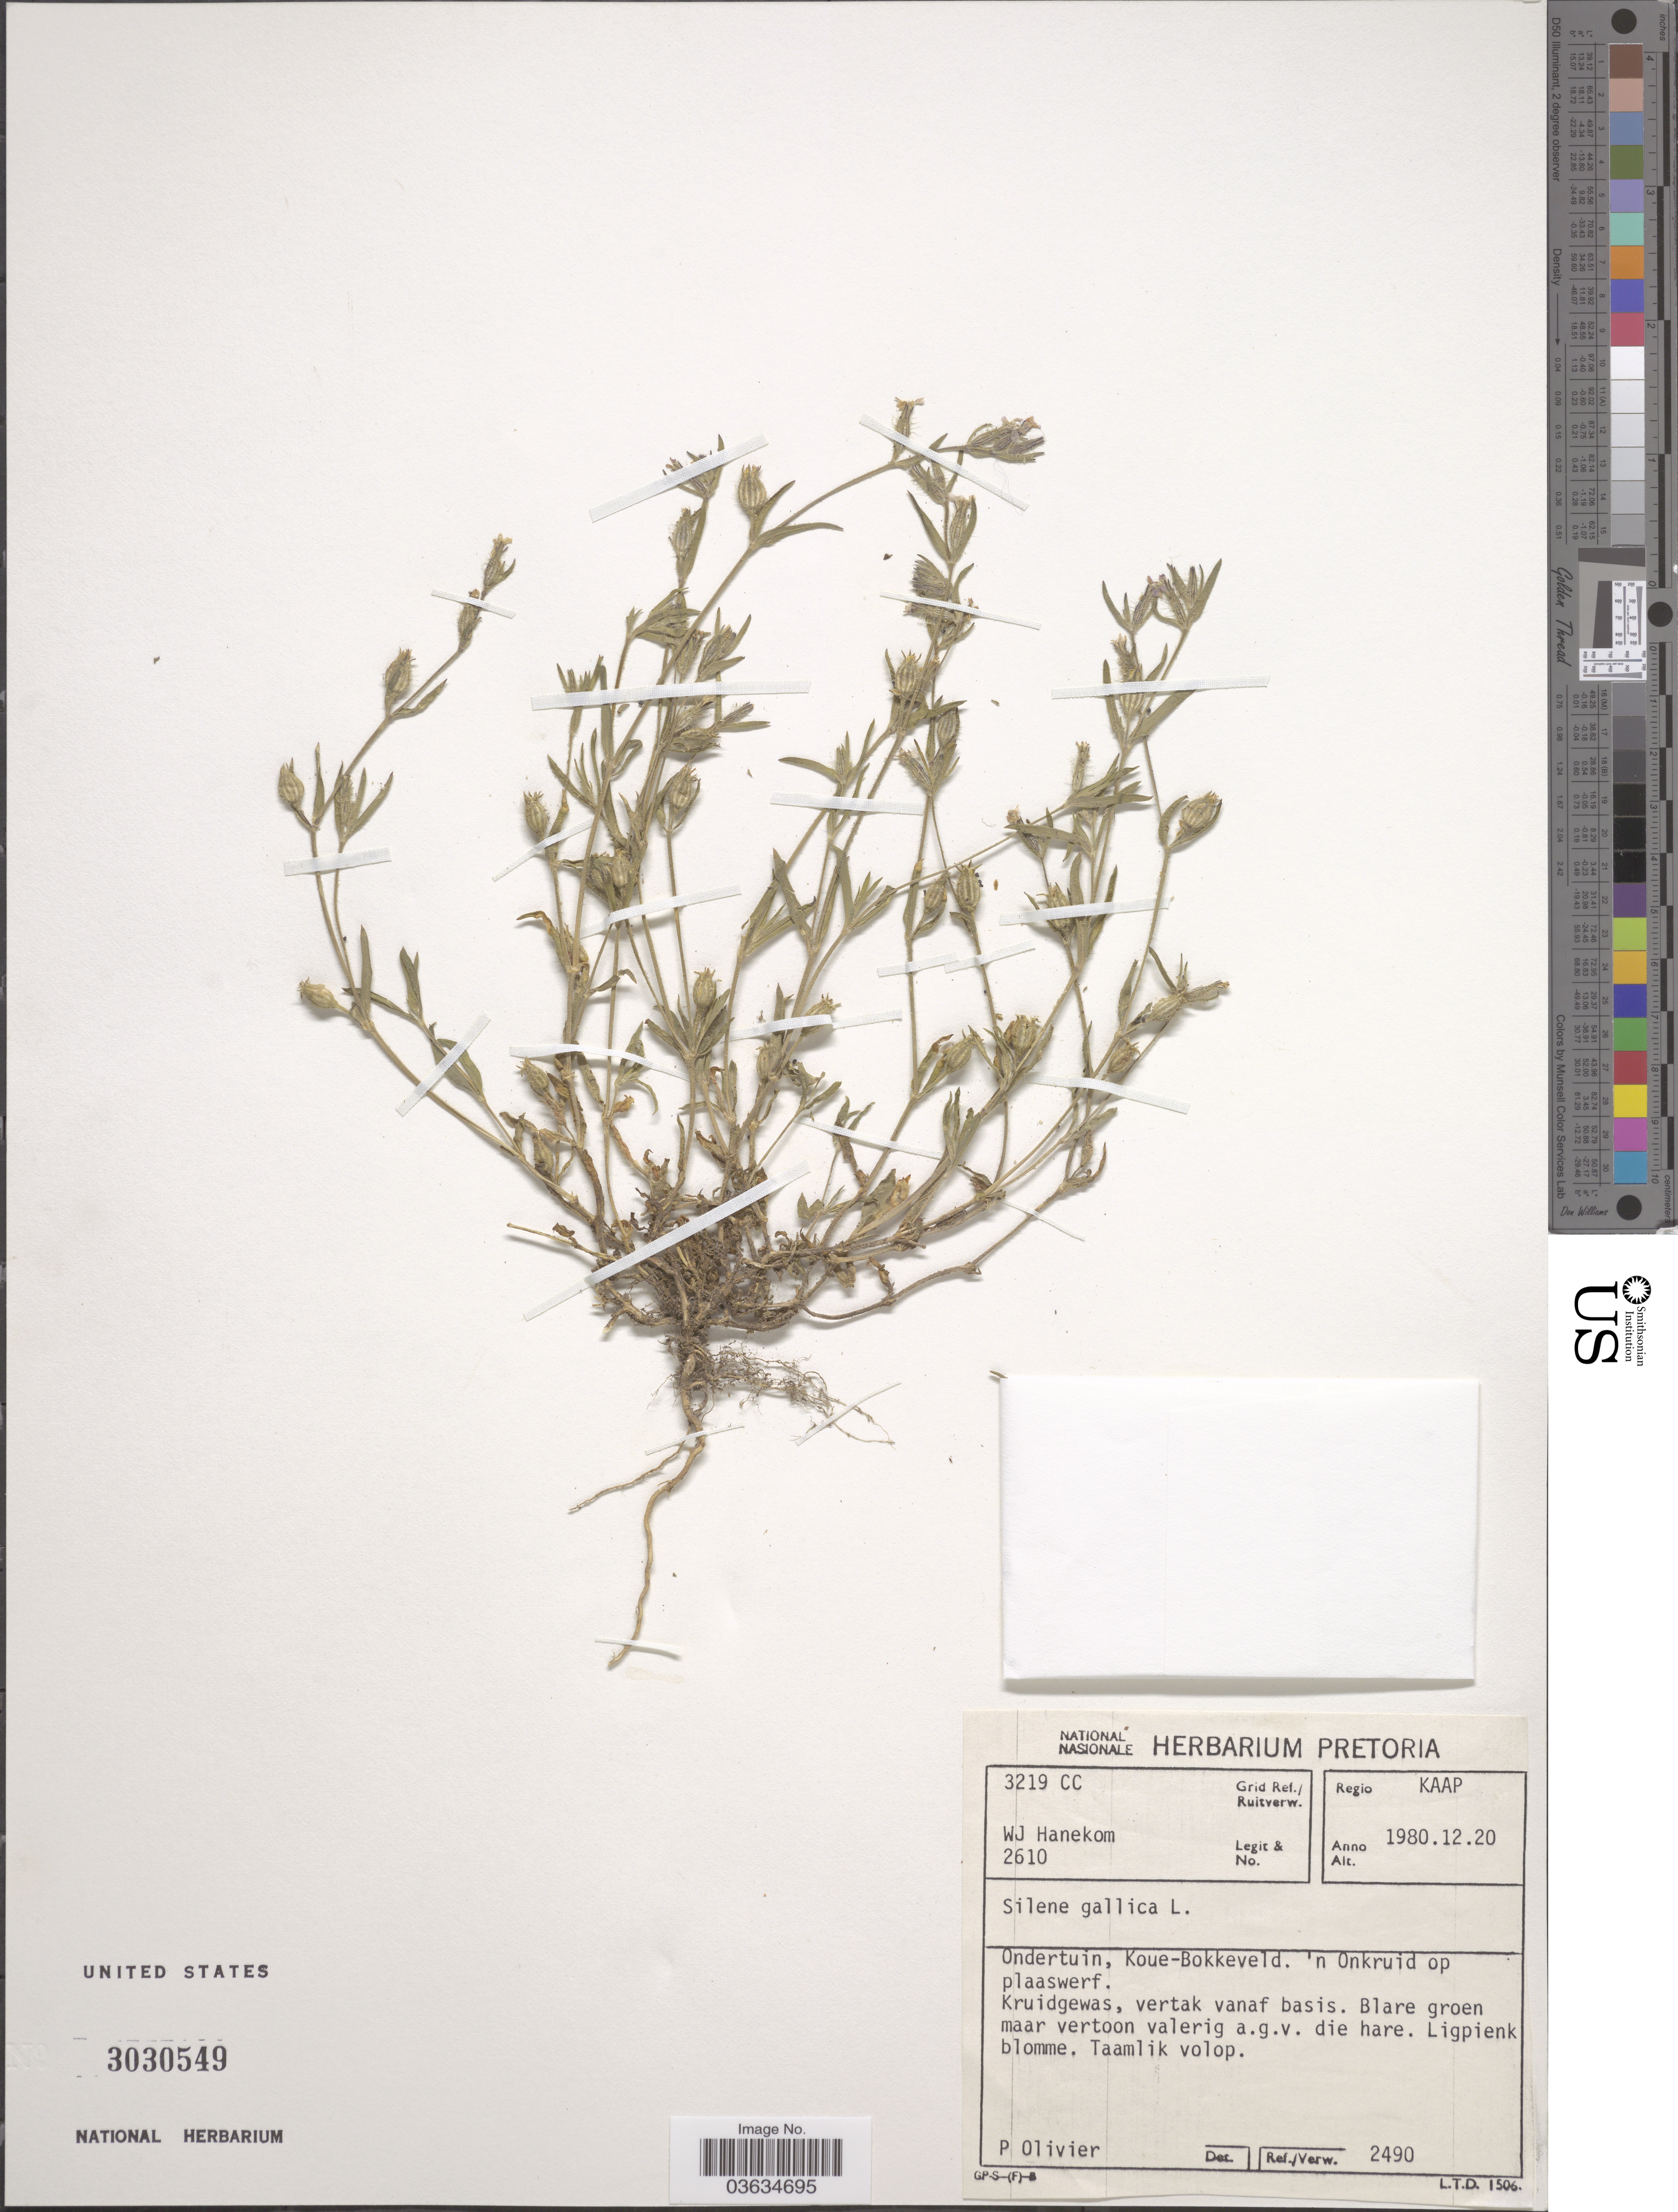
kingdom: Plantae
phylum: Tracheophyta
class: Magnoliopsida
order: Caryophyllales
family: Caryophyllaceae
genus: Silene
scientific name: Silene gallica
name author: L.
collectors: W. Hanekom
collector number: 2610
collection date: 1980-12-20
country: South Africa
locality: Regio Kaap. Grid Ref./Ruitverw. 3219 CC. Ondertuin, Koue-Bokkeveld. 'n Onkruid op plaaswerf.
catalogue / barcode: US 3030549